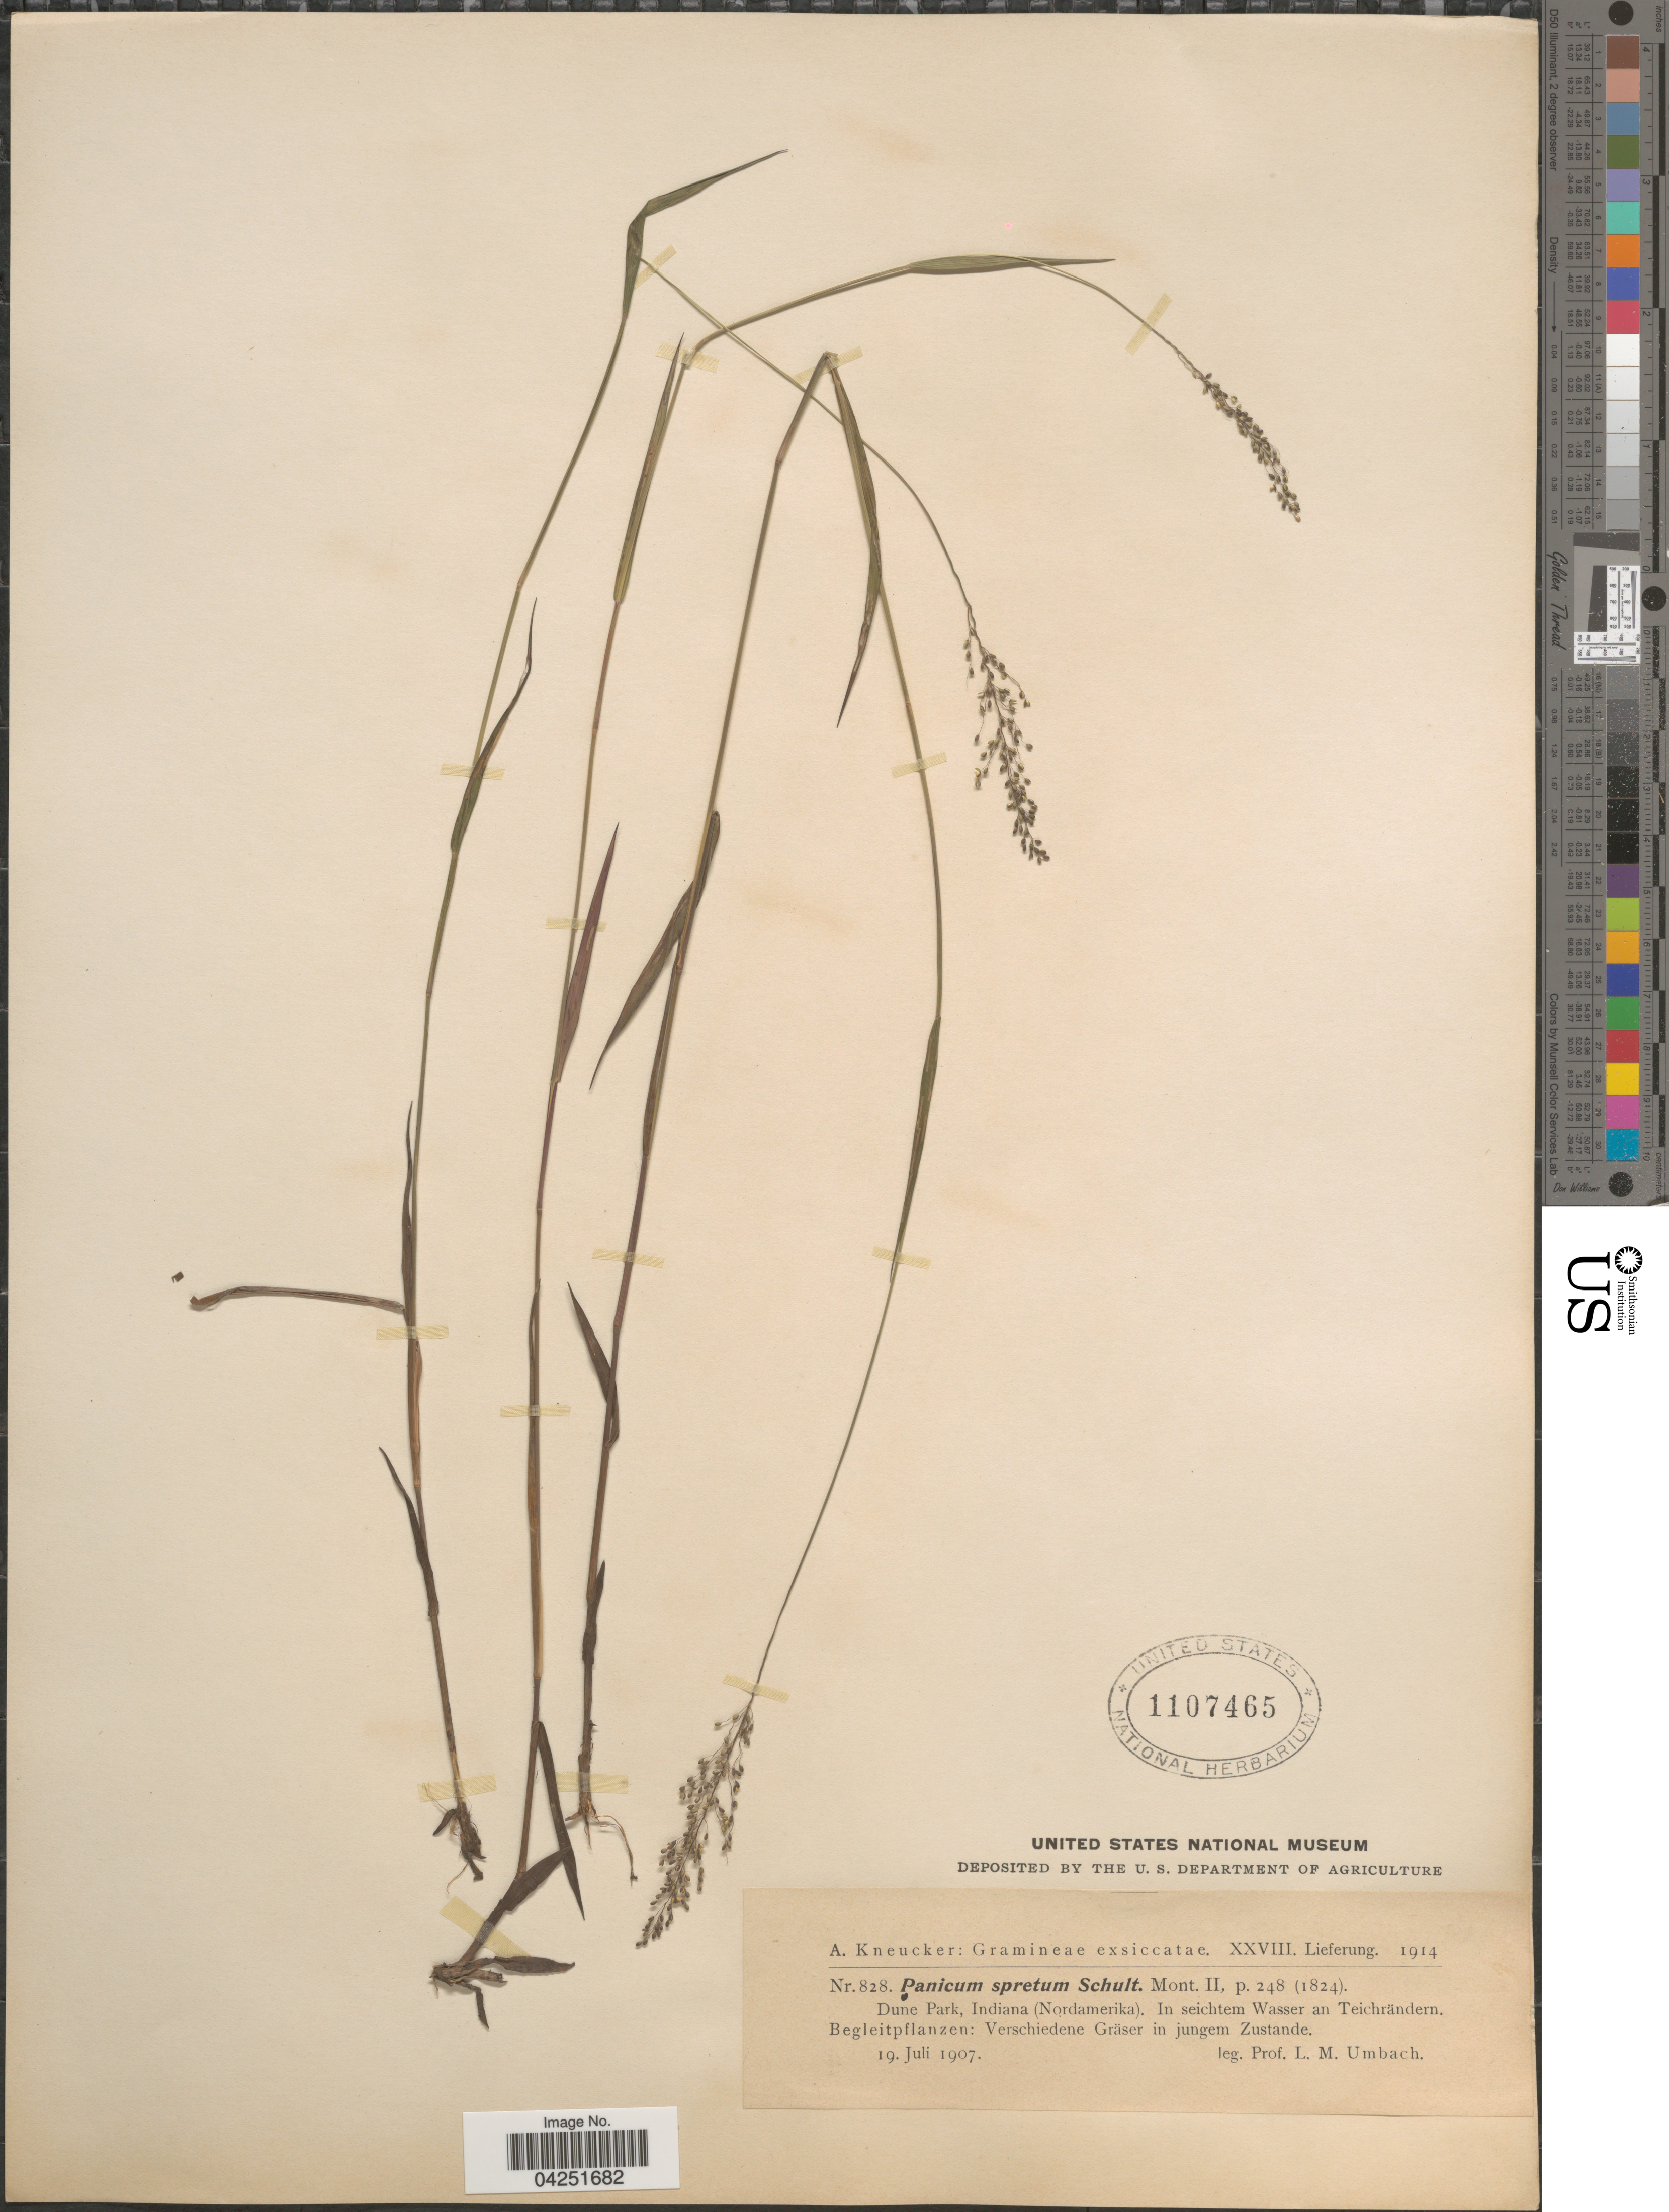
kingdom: Plantae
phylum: Tracheophyta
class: Liliopsida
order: Poales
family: Poaceae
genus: Dichanthelium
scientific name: Dichanthelium acuminatum var. densiflorum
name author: (Rand & Redfield) Gould & C.A. Clark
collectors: L. M. Umbach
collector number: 828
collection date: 1907-07-19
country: United States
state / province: Indiana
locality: Dune Park.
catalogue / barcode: US 1107465